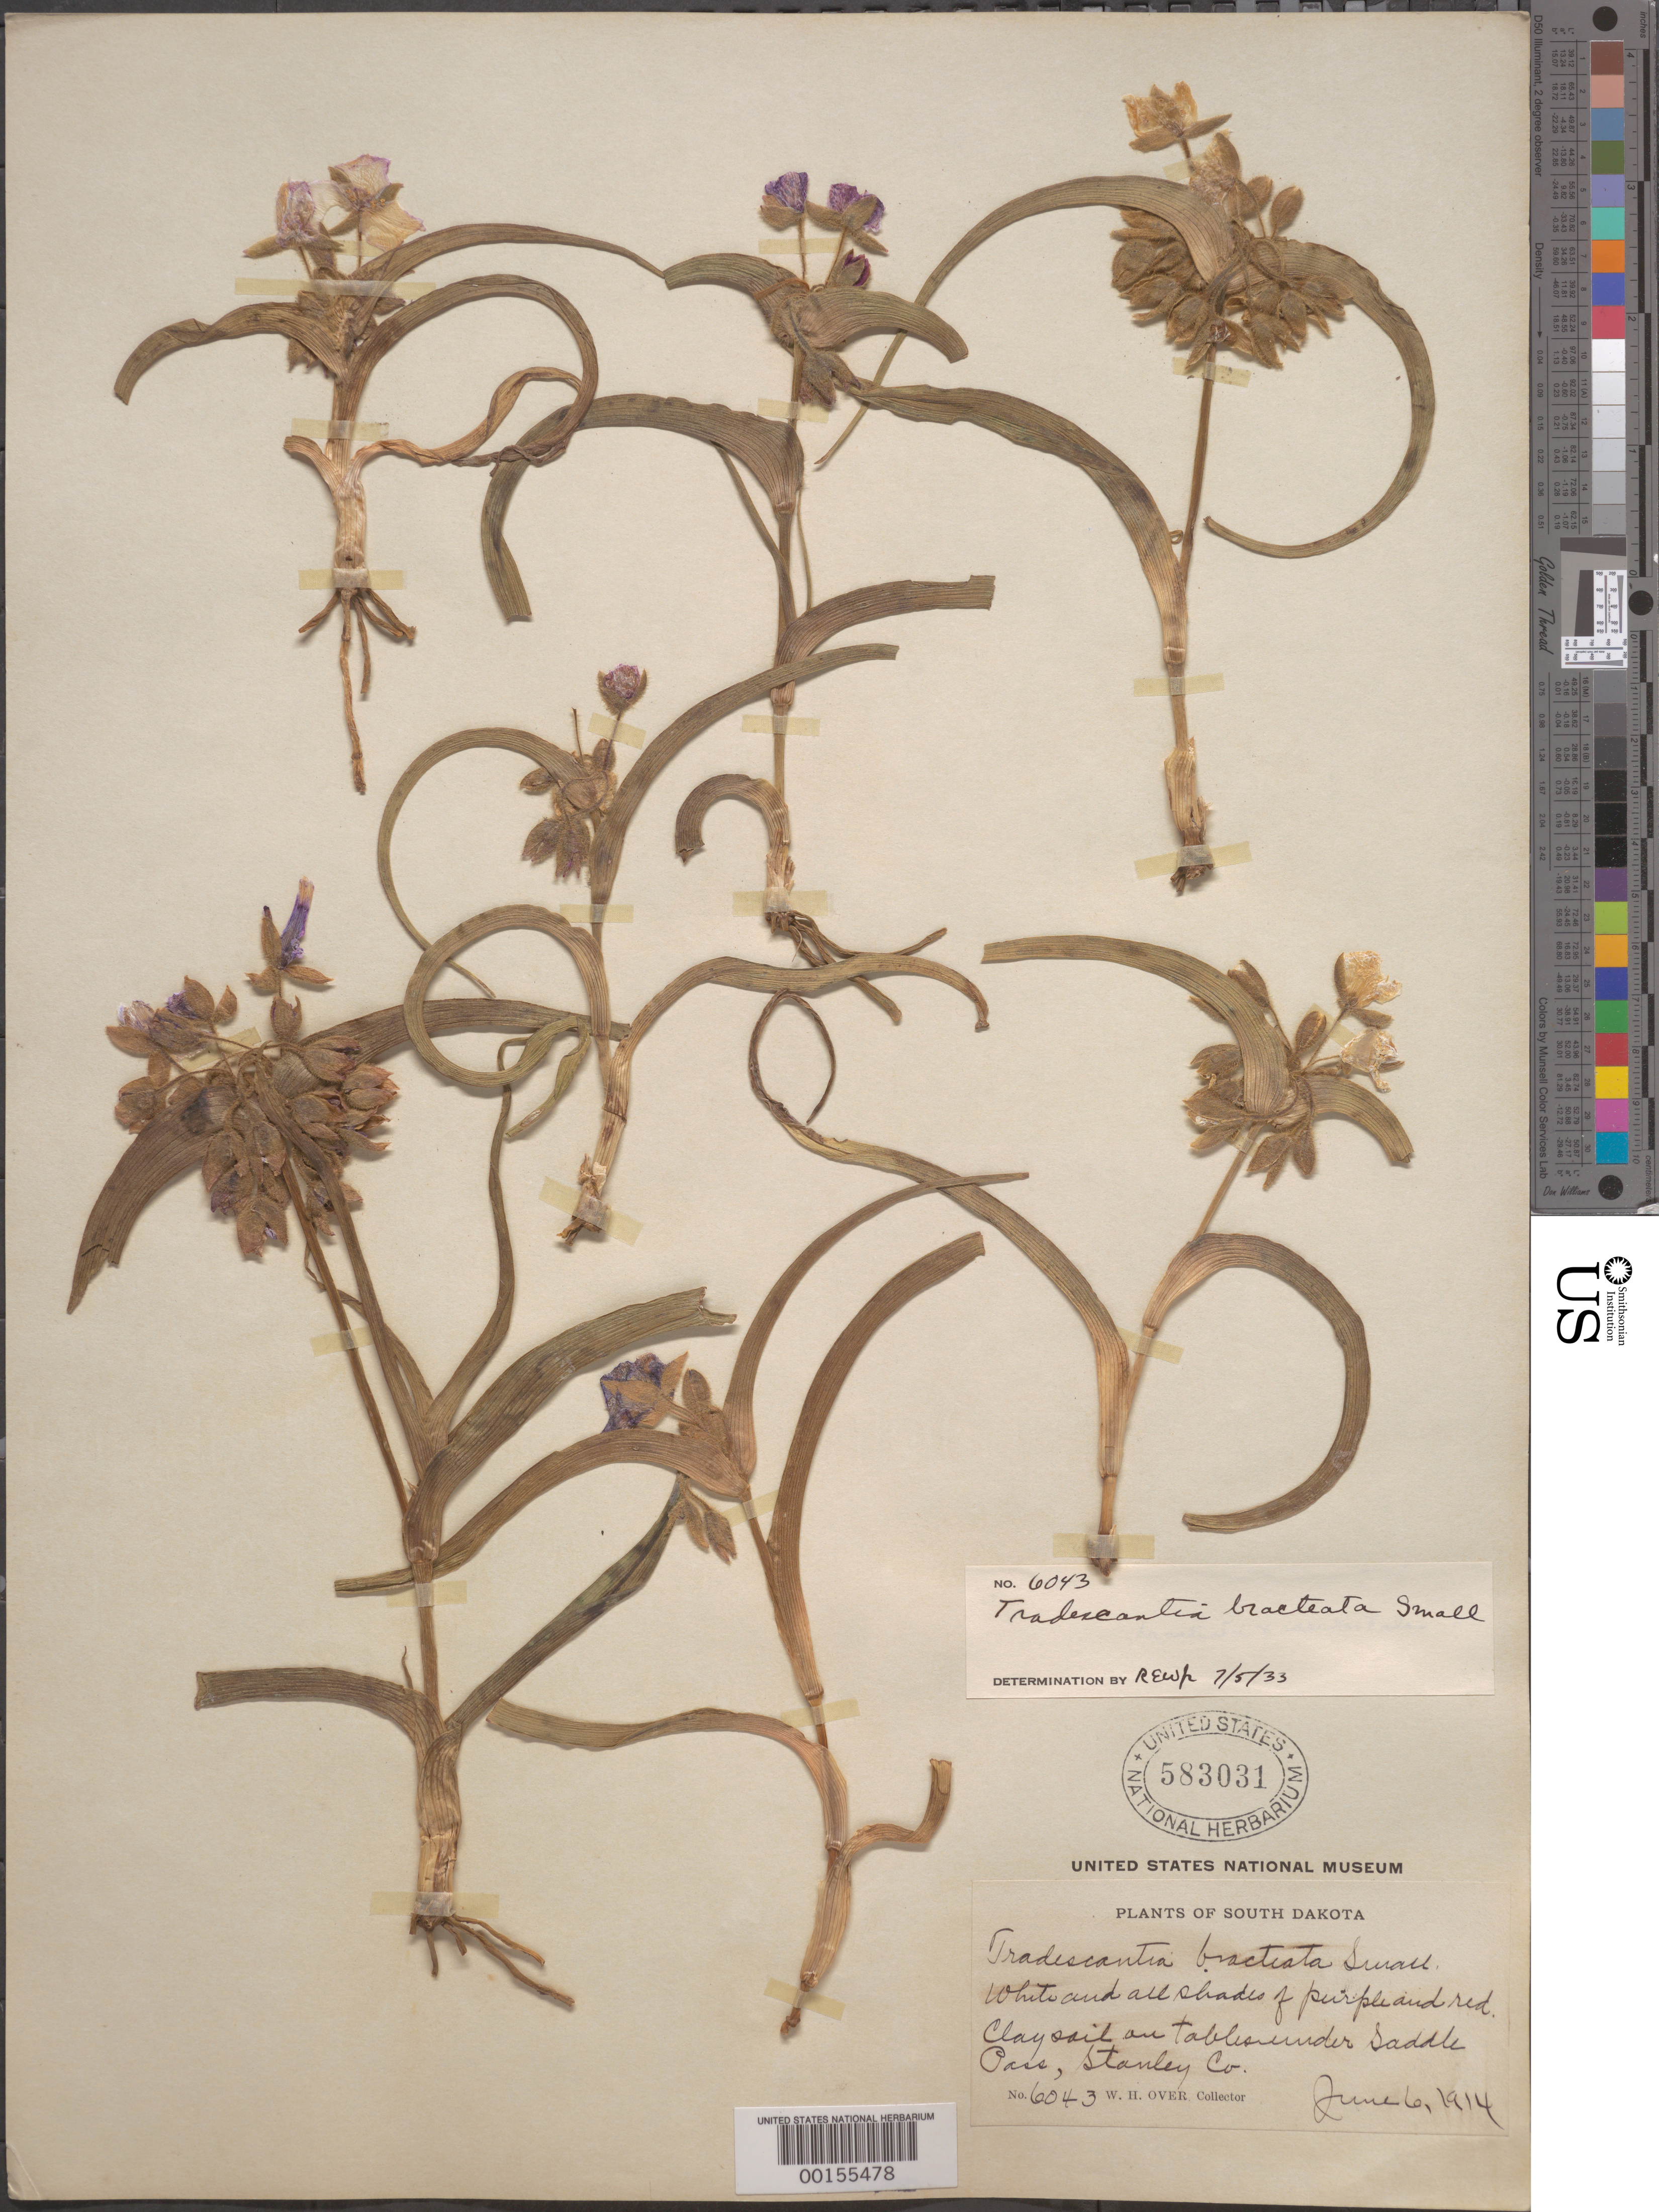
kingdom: Plantae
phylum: Tracheophyta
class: Liliopsida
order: Commelinales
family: Commelinaceae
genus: Tradescantia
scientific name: Tradescantia bracteata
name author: Small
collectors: W. Over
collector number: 6043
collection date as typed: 06 Jun 1914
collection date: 1914-06-06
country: United States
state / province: South Dakota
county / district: Stanley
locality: Saddle pass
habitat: Clay soil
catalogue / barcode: US 583031